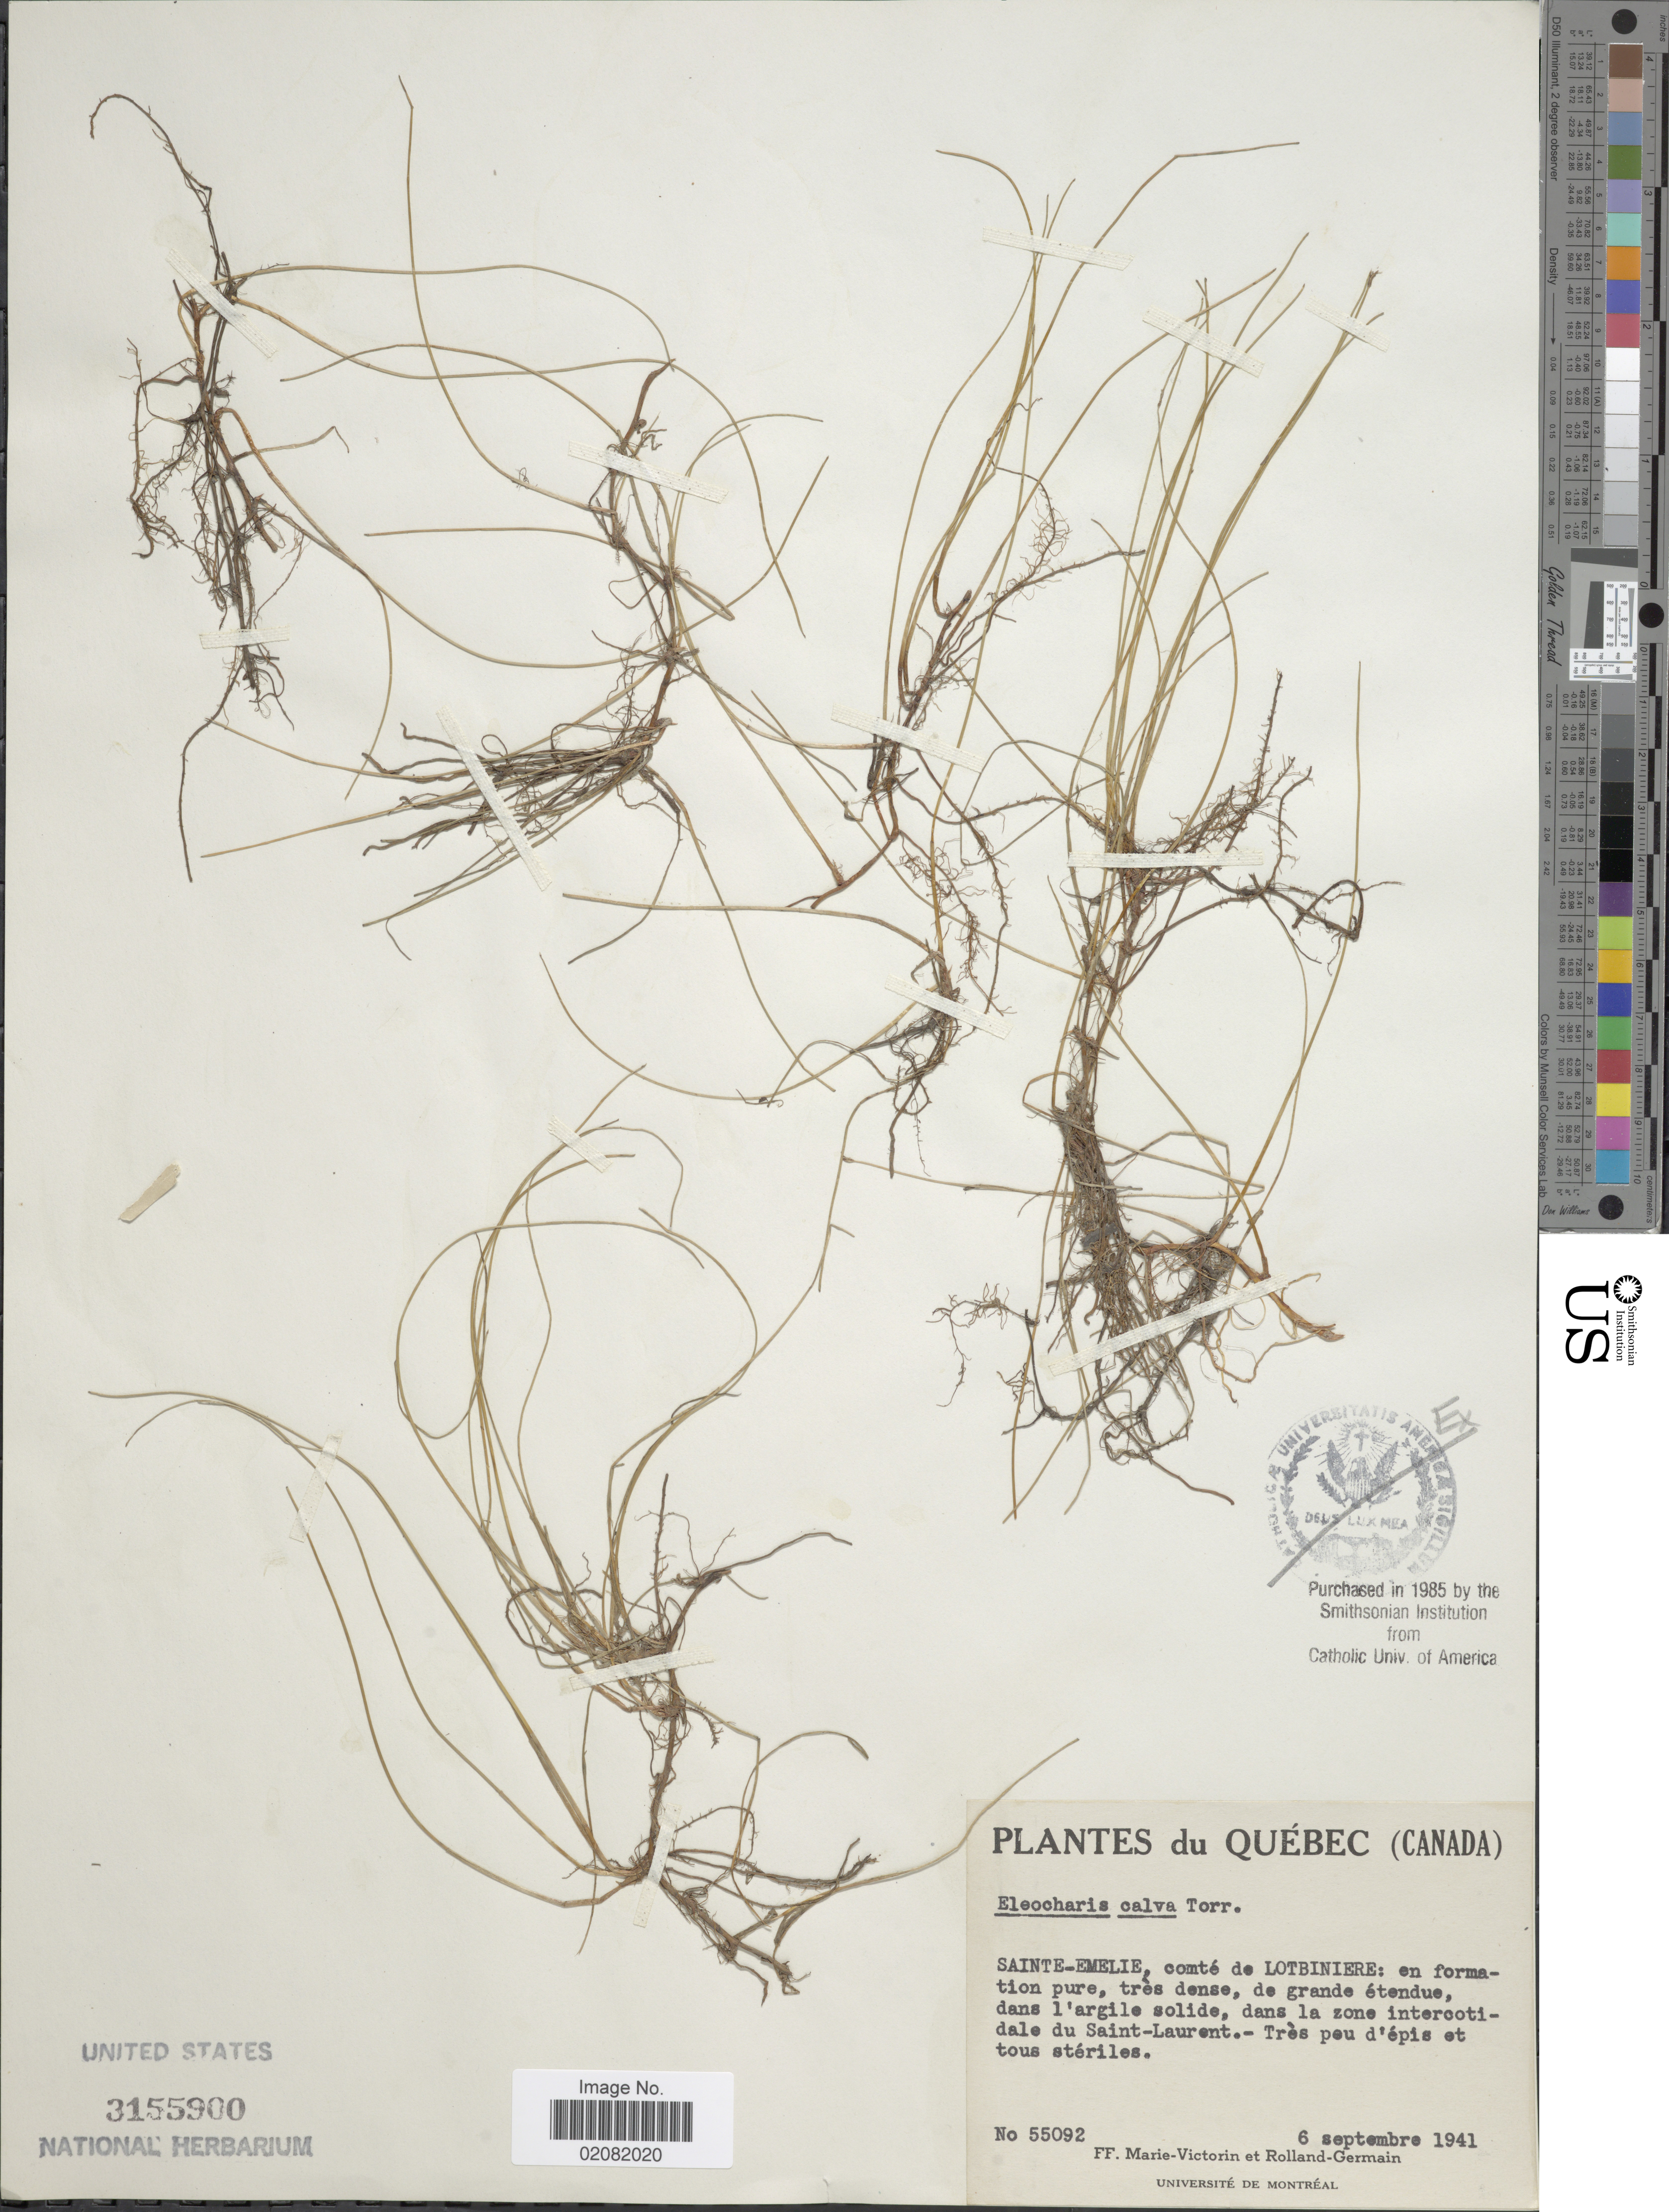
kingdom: Plantae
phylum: Tracheophyta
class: Liliopsida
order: Poales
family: Cyperaceae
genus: Eleocharis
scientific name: Eleocharis erythropoda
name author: Steud.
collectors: F. Marie-Victorin & Rolland-Germain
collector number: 55092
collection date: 1941-09-06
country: Canada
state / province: Quebec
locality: Sainte-Emelie, comté de Lotbiniere: en formation pure, très dense, de grande étendue, dans l'argile soilide, dans la zone intercotidale du Saint-Laurent - Très peu d'épis et tous stériles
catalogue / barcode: US 3155900